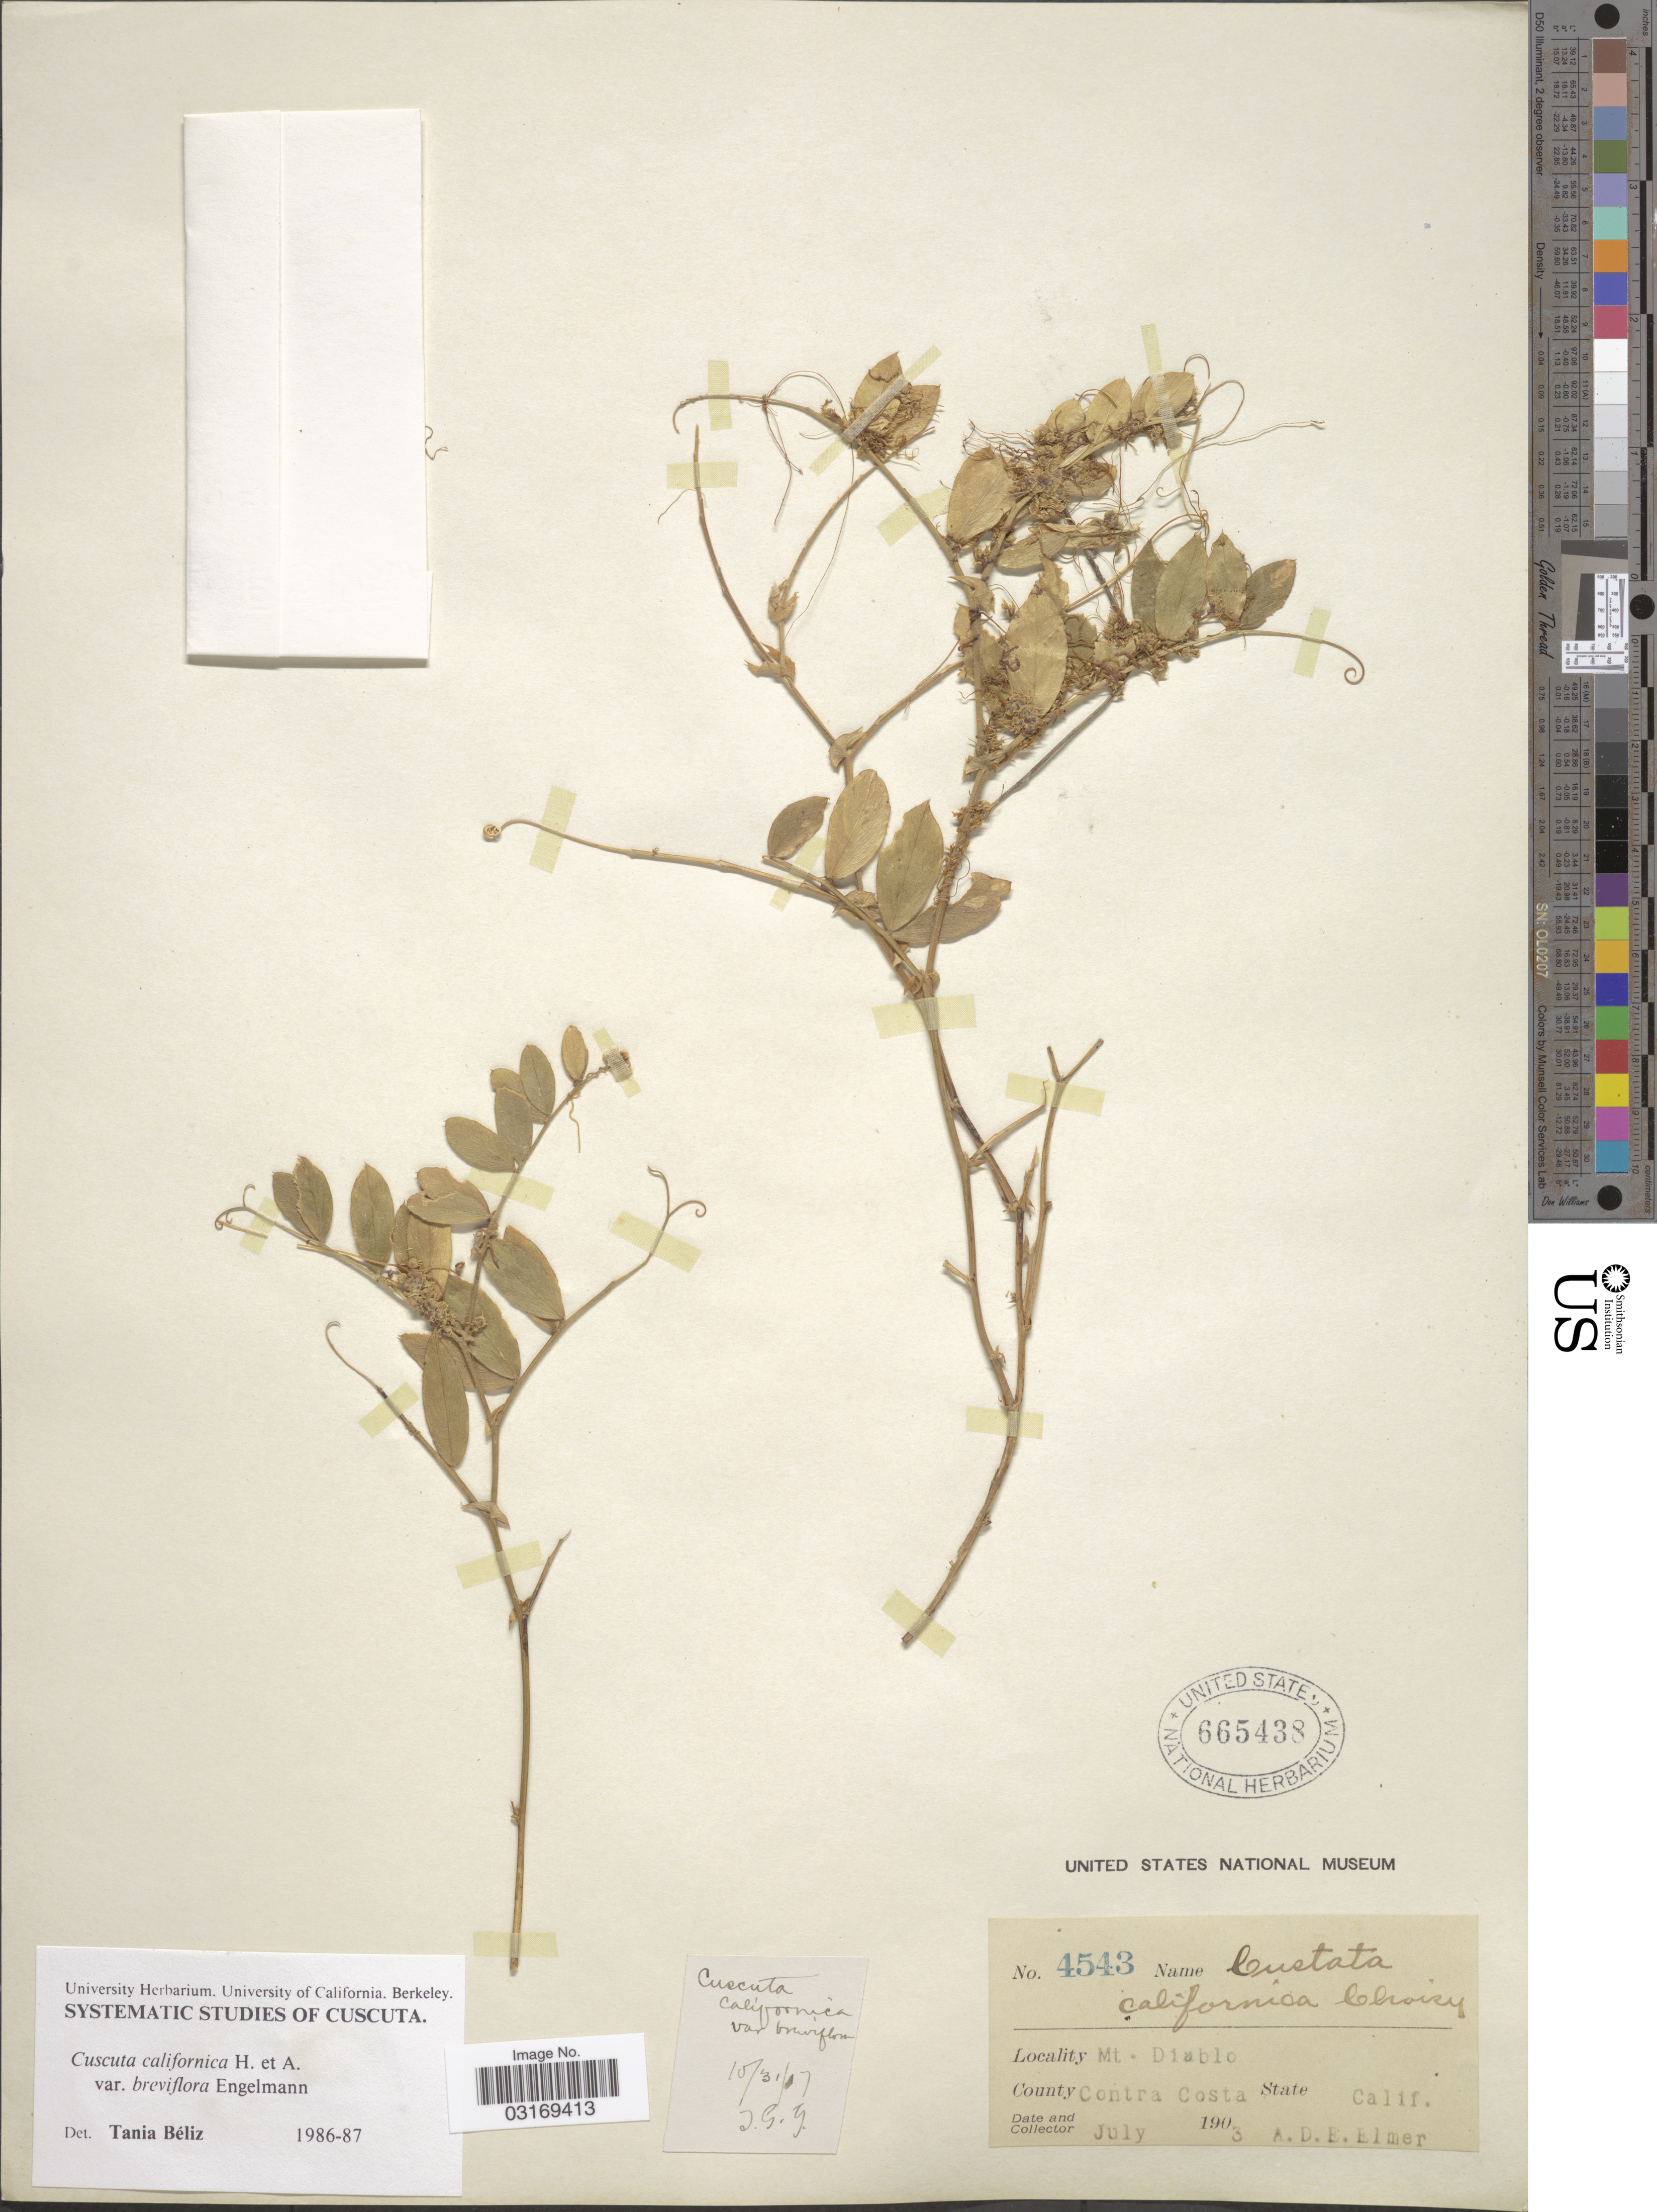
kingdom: Plantae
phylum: Tracheophyta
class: Magnoliopsida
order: Solanales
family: Convolvulaceae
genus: Cuscuta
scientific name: Cuscuta californica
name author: Hook. & Arn.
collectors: A. D. E. Elmer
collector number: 4543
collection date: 1903-07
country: United States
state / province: California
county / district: Contra Costa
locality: Mt. Diablo, County Contra Costa.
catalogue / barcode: US 665438